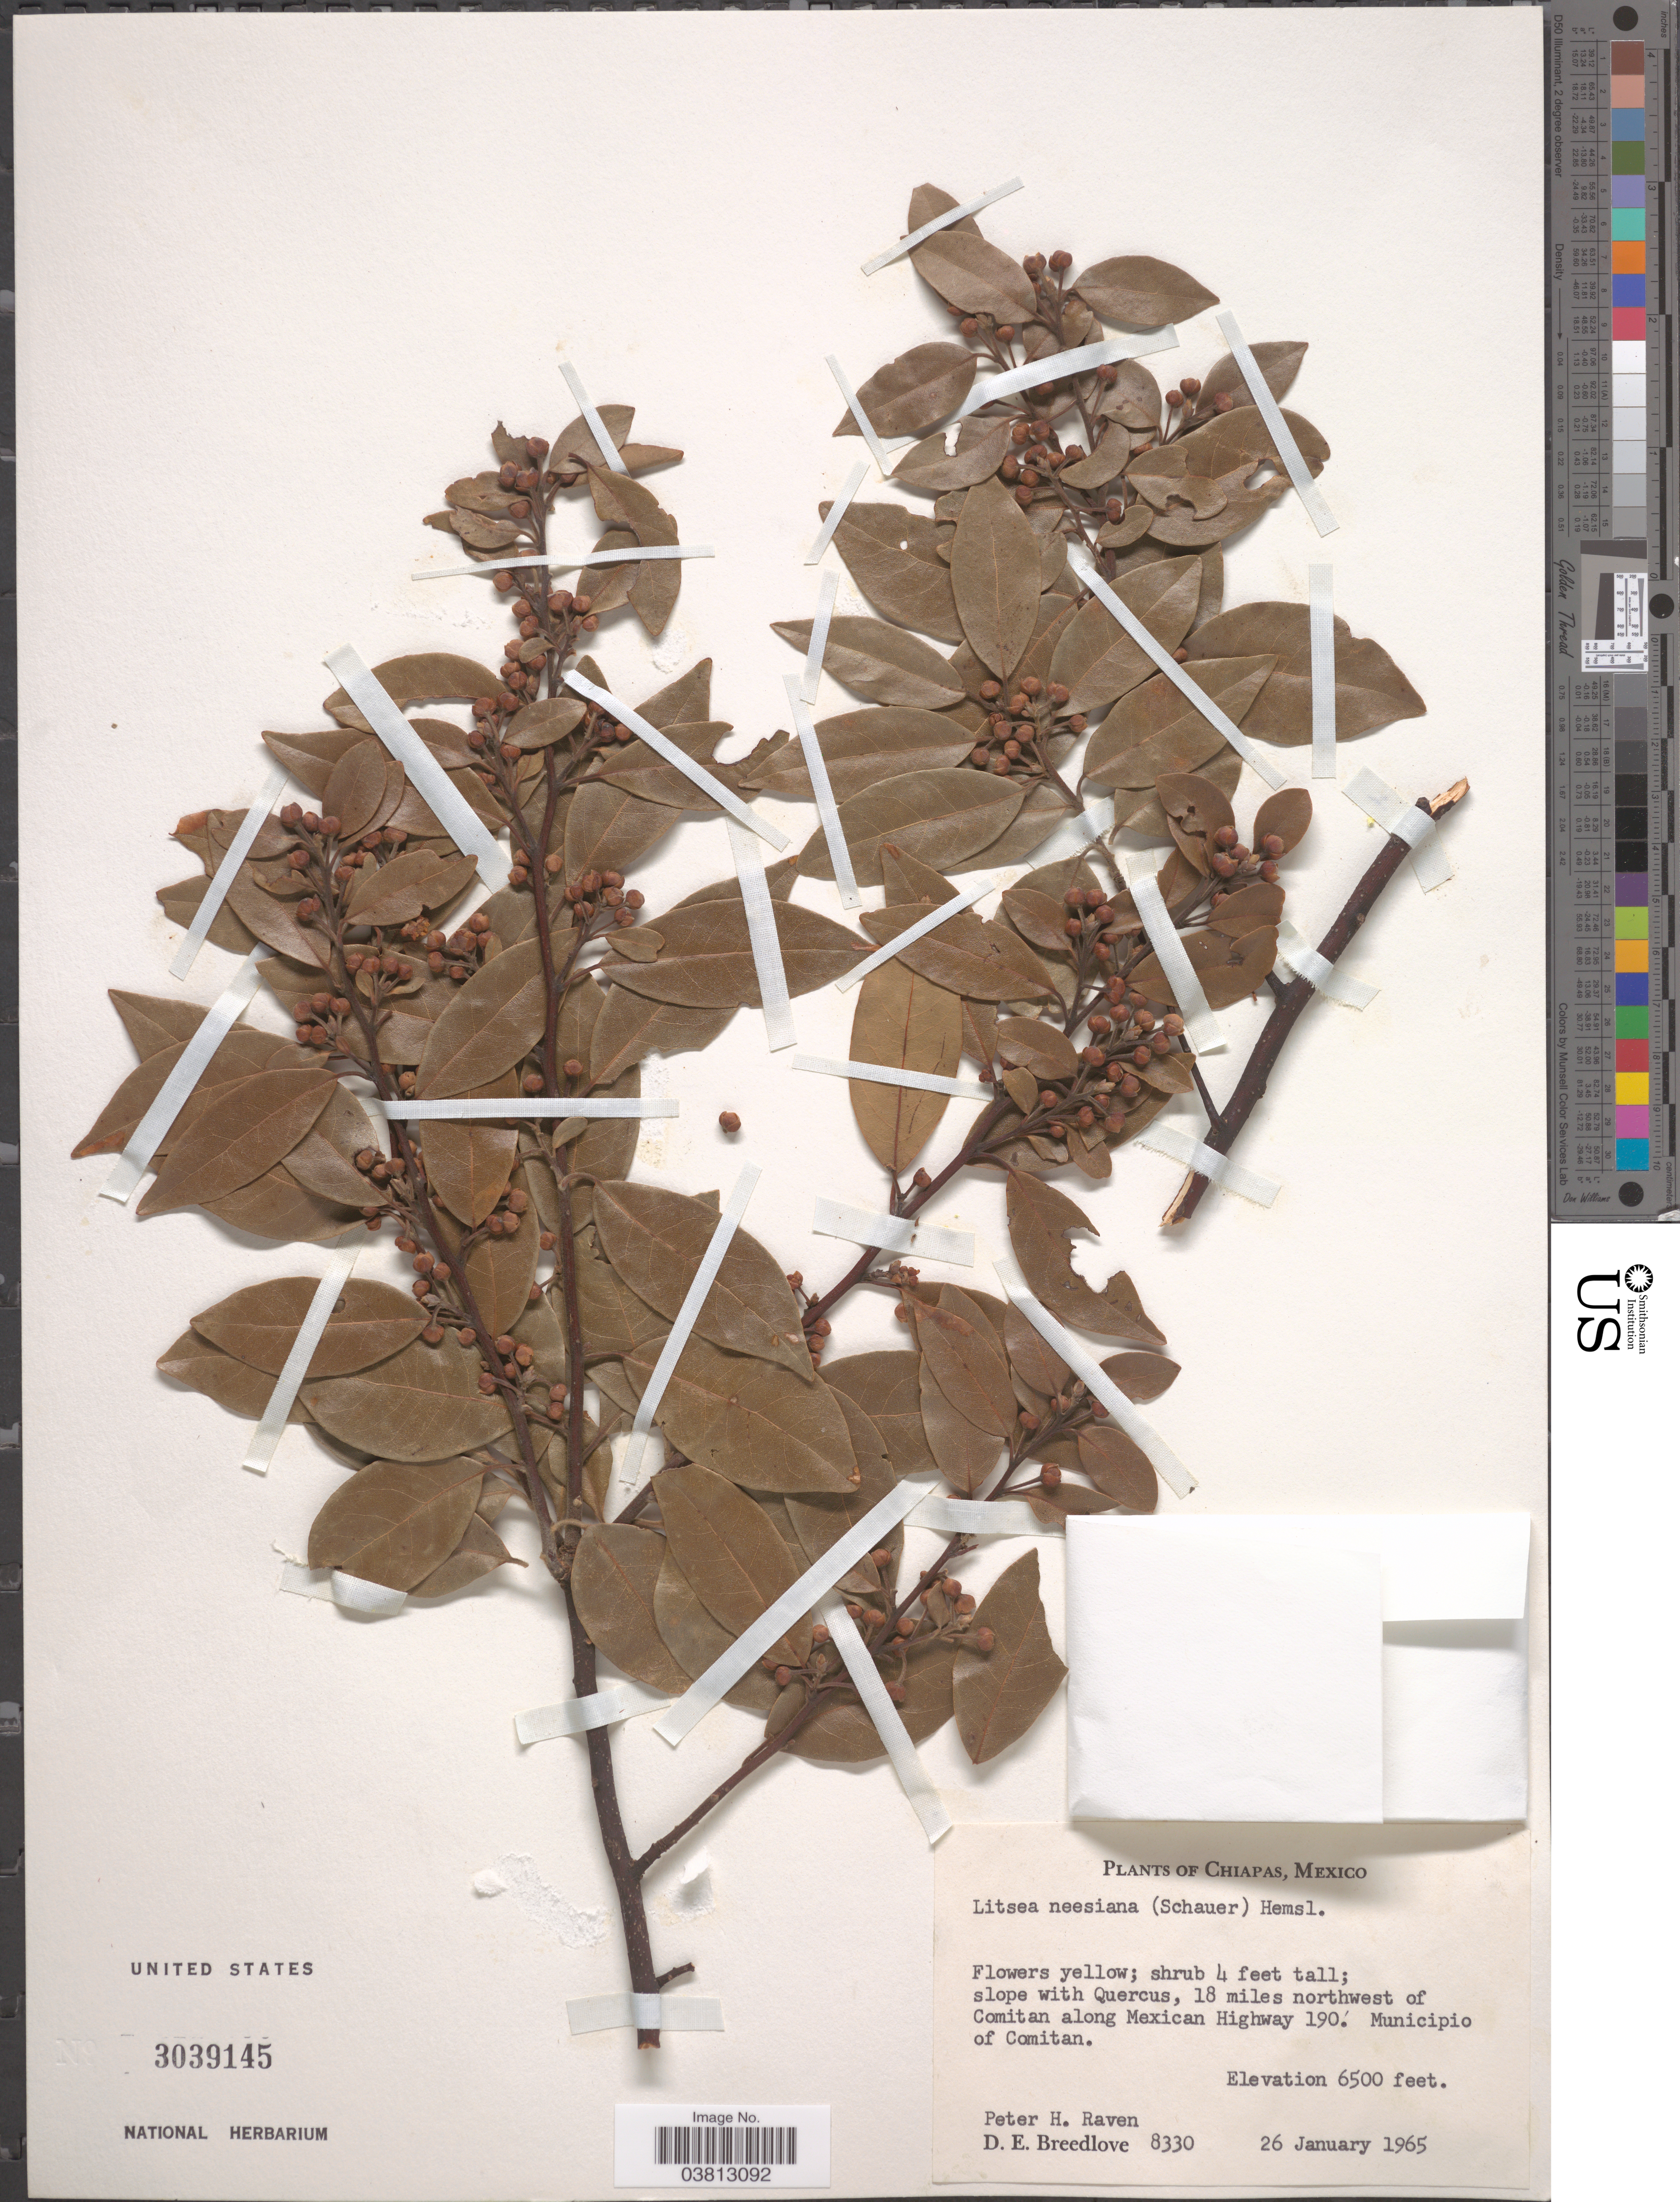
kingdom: Plantae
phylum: Tracheophyta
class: Magnoliopsida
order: Laurales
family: Lauraceae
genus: Litsea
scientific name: Litsea neesiana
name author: (S. Schauer) Hemsl.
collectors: P. Raven & D. E. Breedlove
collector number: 8330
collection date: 1965-01-26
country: Mexico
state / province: Chiapas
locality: Slope with Quercus, 18 miles northwest of Comitan along Mexican Highway 190. Municipio of Comitan.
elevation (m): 1981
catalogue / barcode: US 3039145